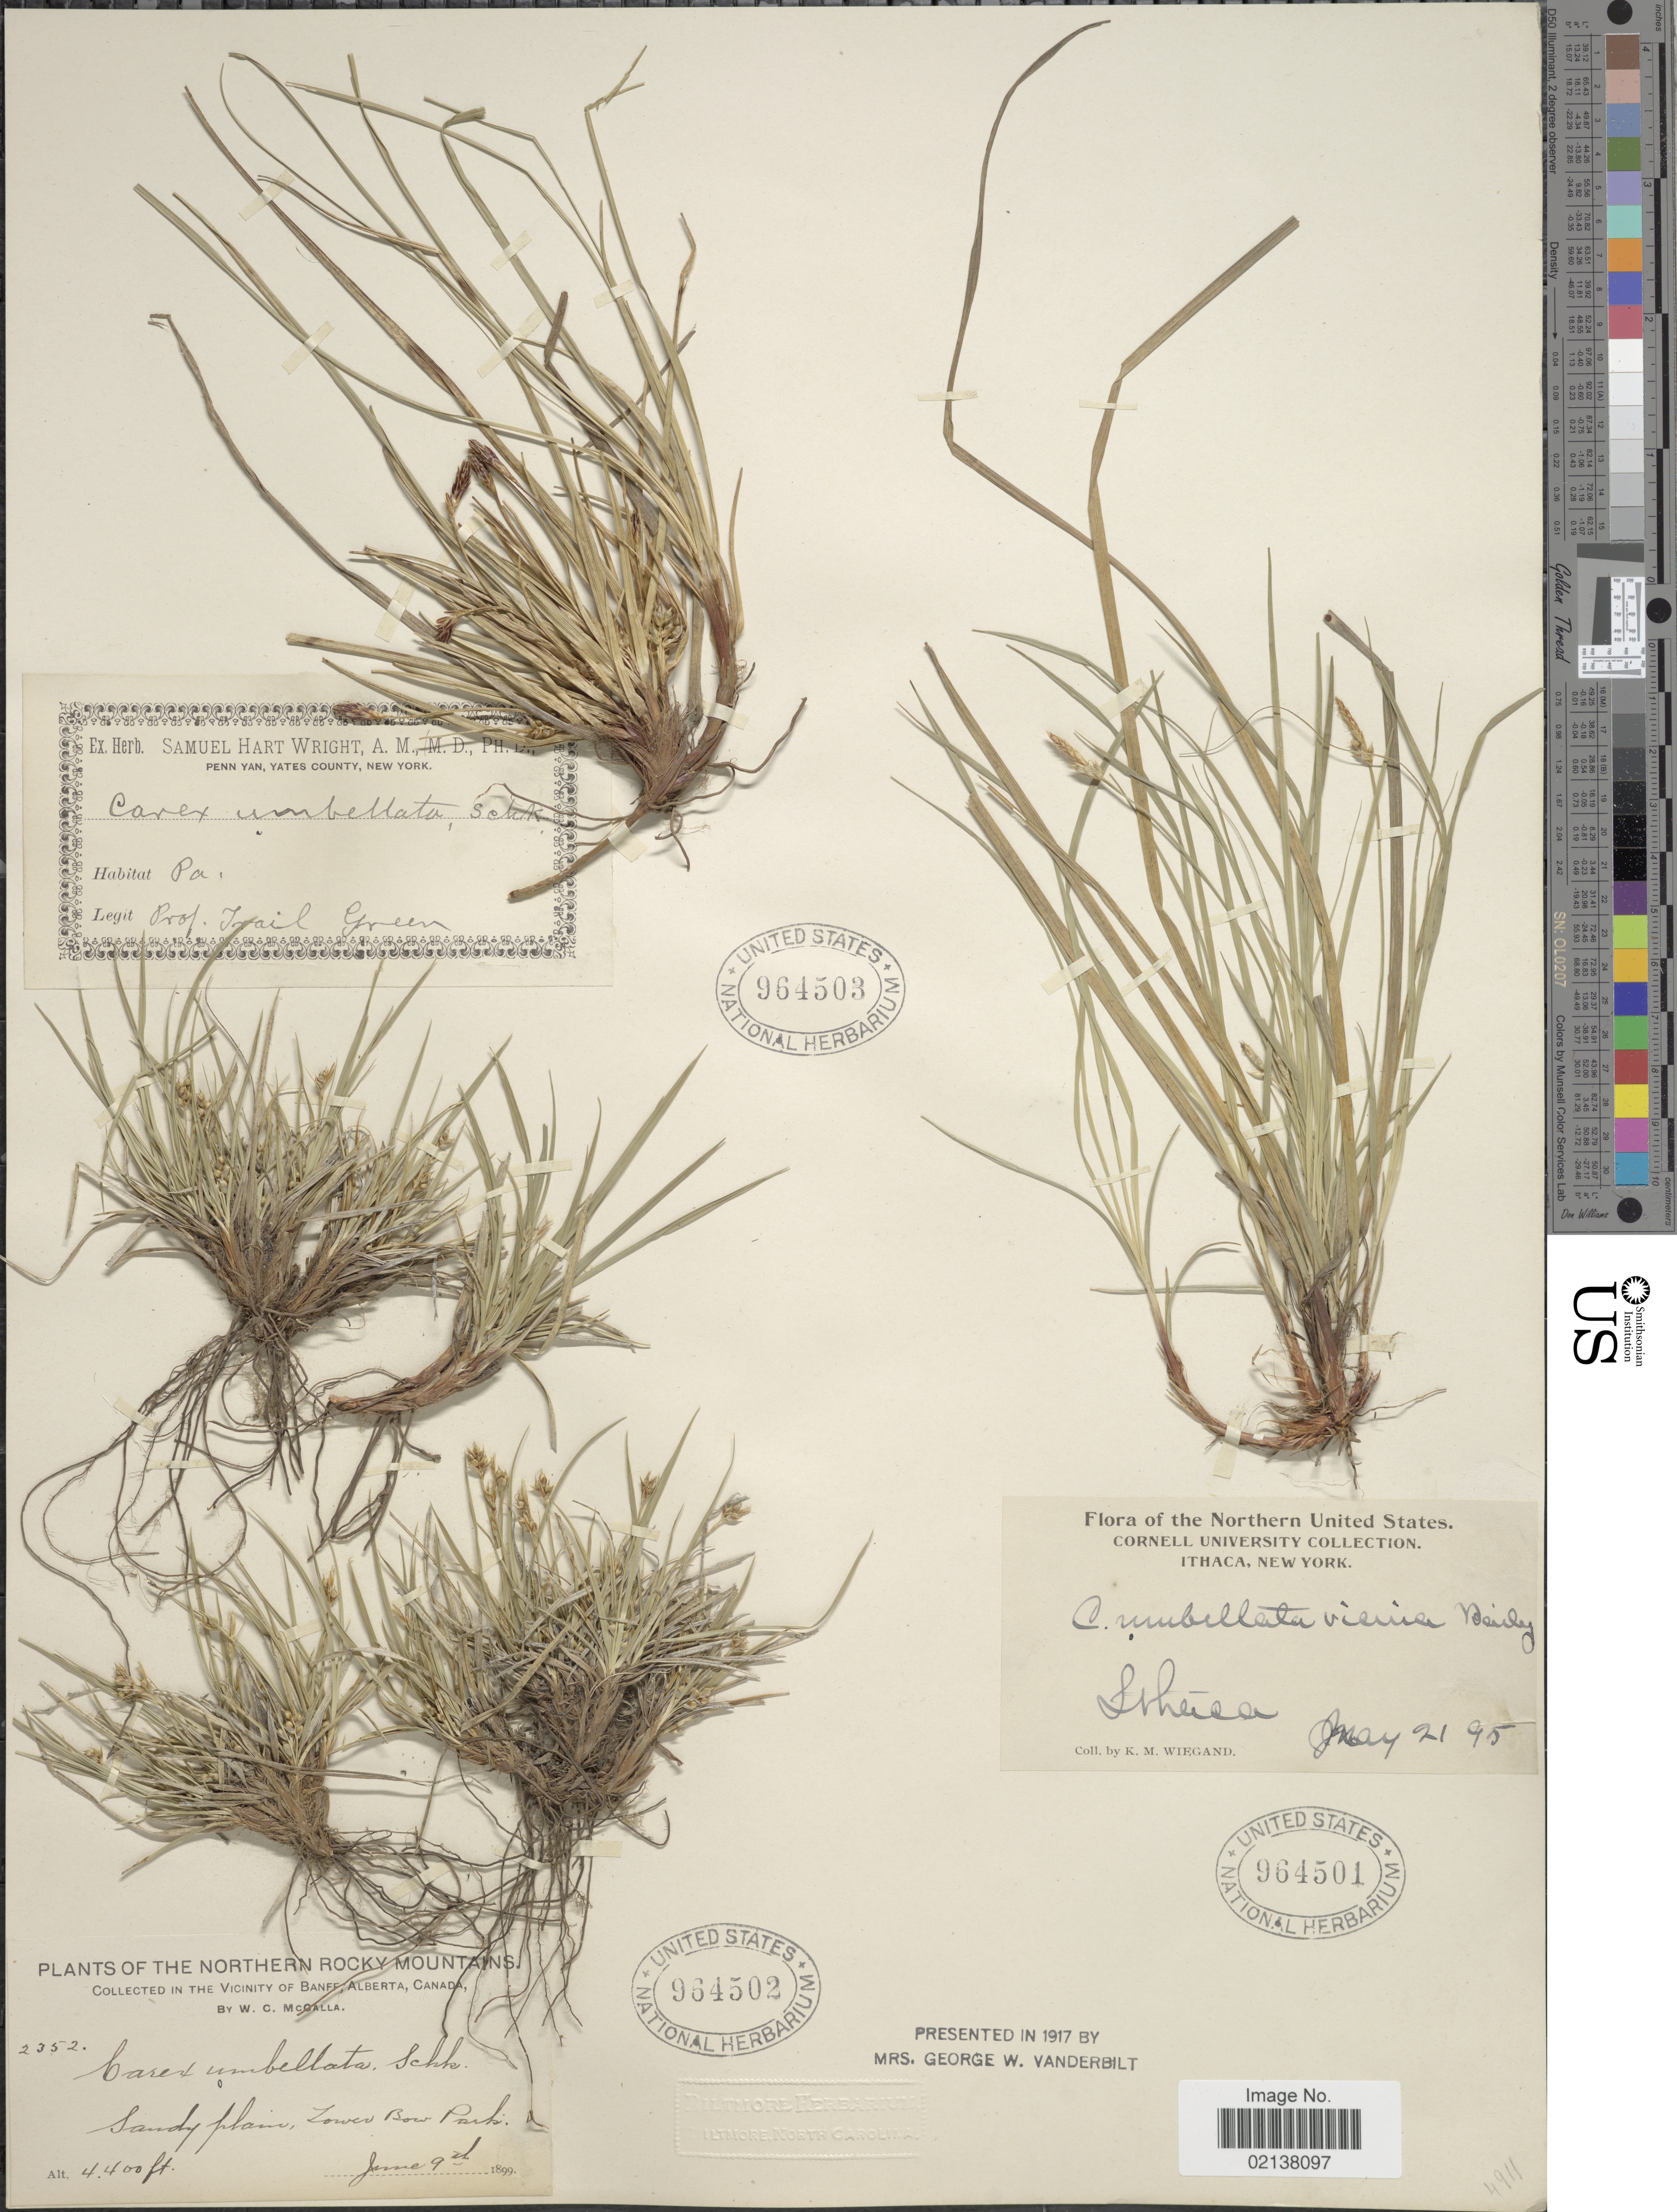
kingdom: Plantae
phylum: Tracheophyta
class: Liliopsida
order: Poales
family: Cyperaceae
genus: Carex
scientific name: Carex umbellata var. vicina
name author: Dewey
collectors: W. McCalla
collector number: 2352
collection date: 1899-06-09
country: Canada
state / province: Alberta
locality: In the Vicinity of Banff, Alberta, Canada. Sandy plain, Lower Bow Park.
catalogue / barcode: US 964502